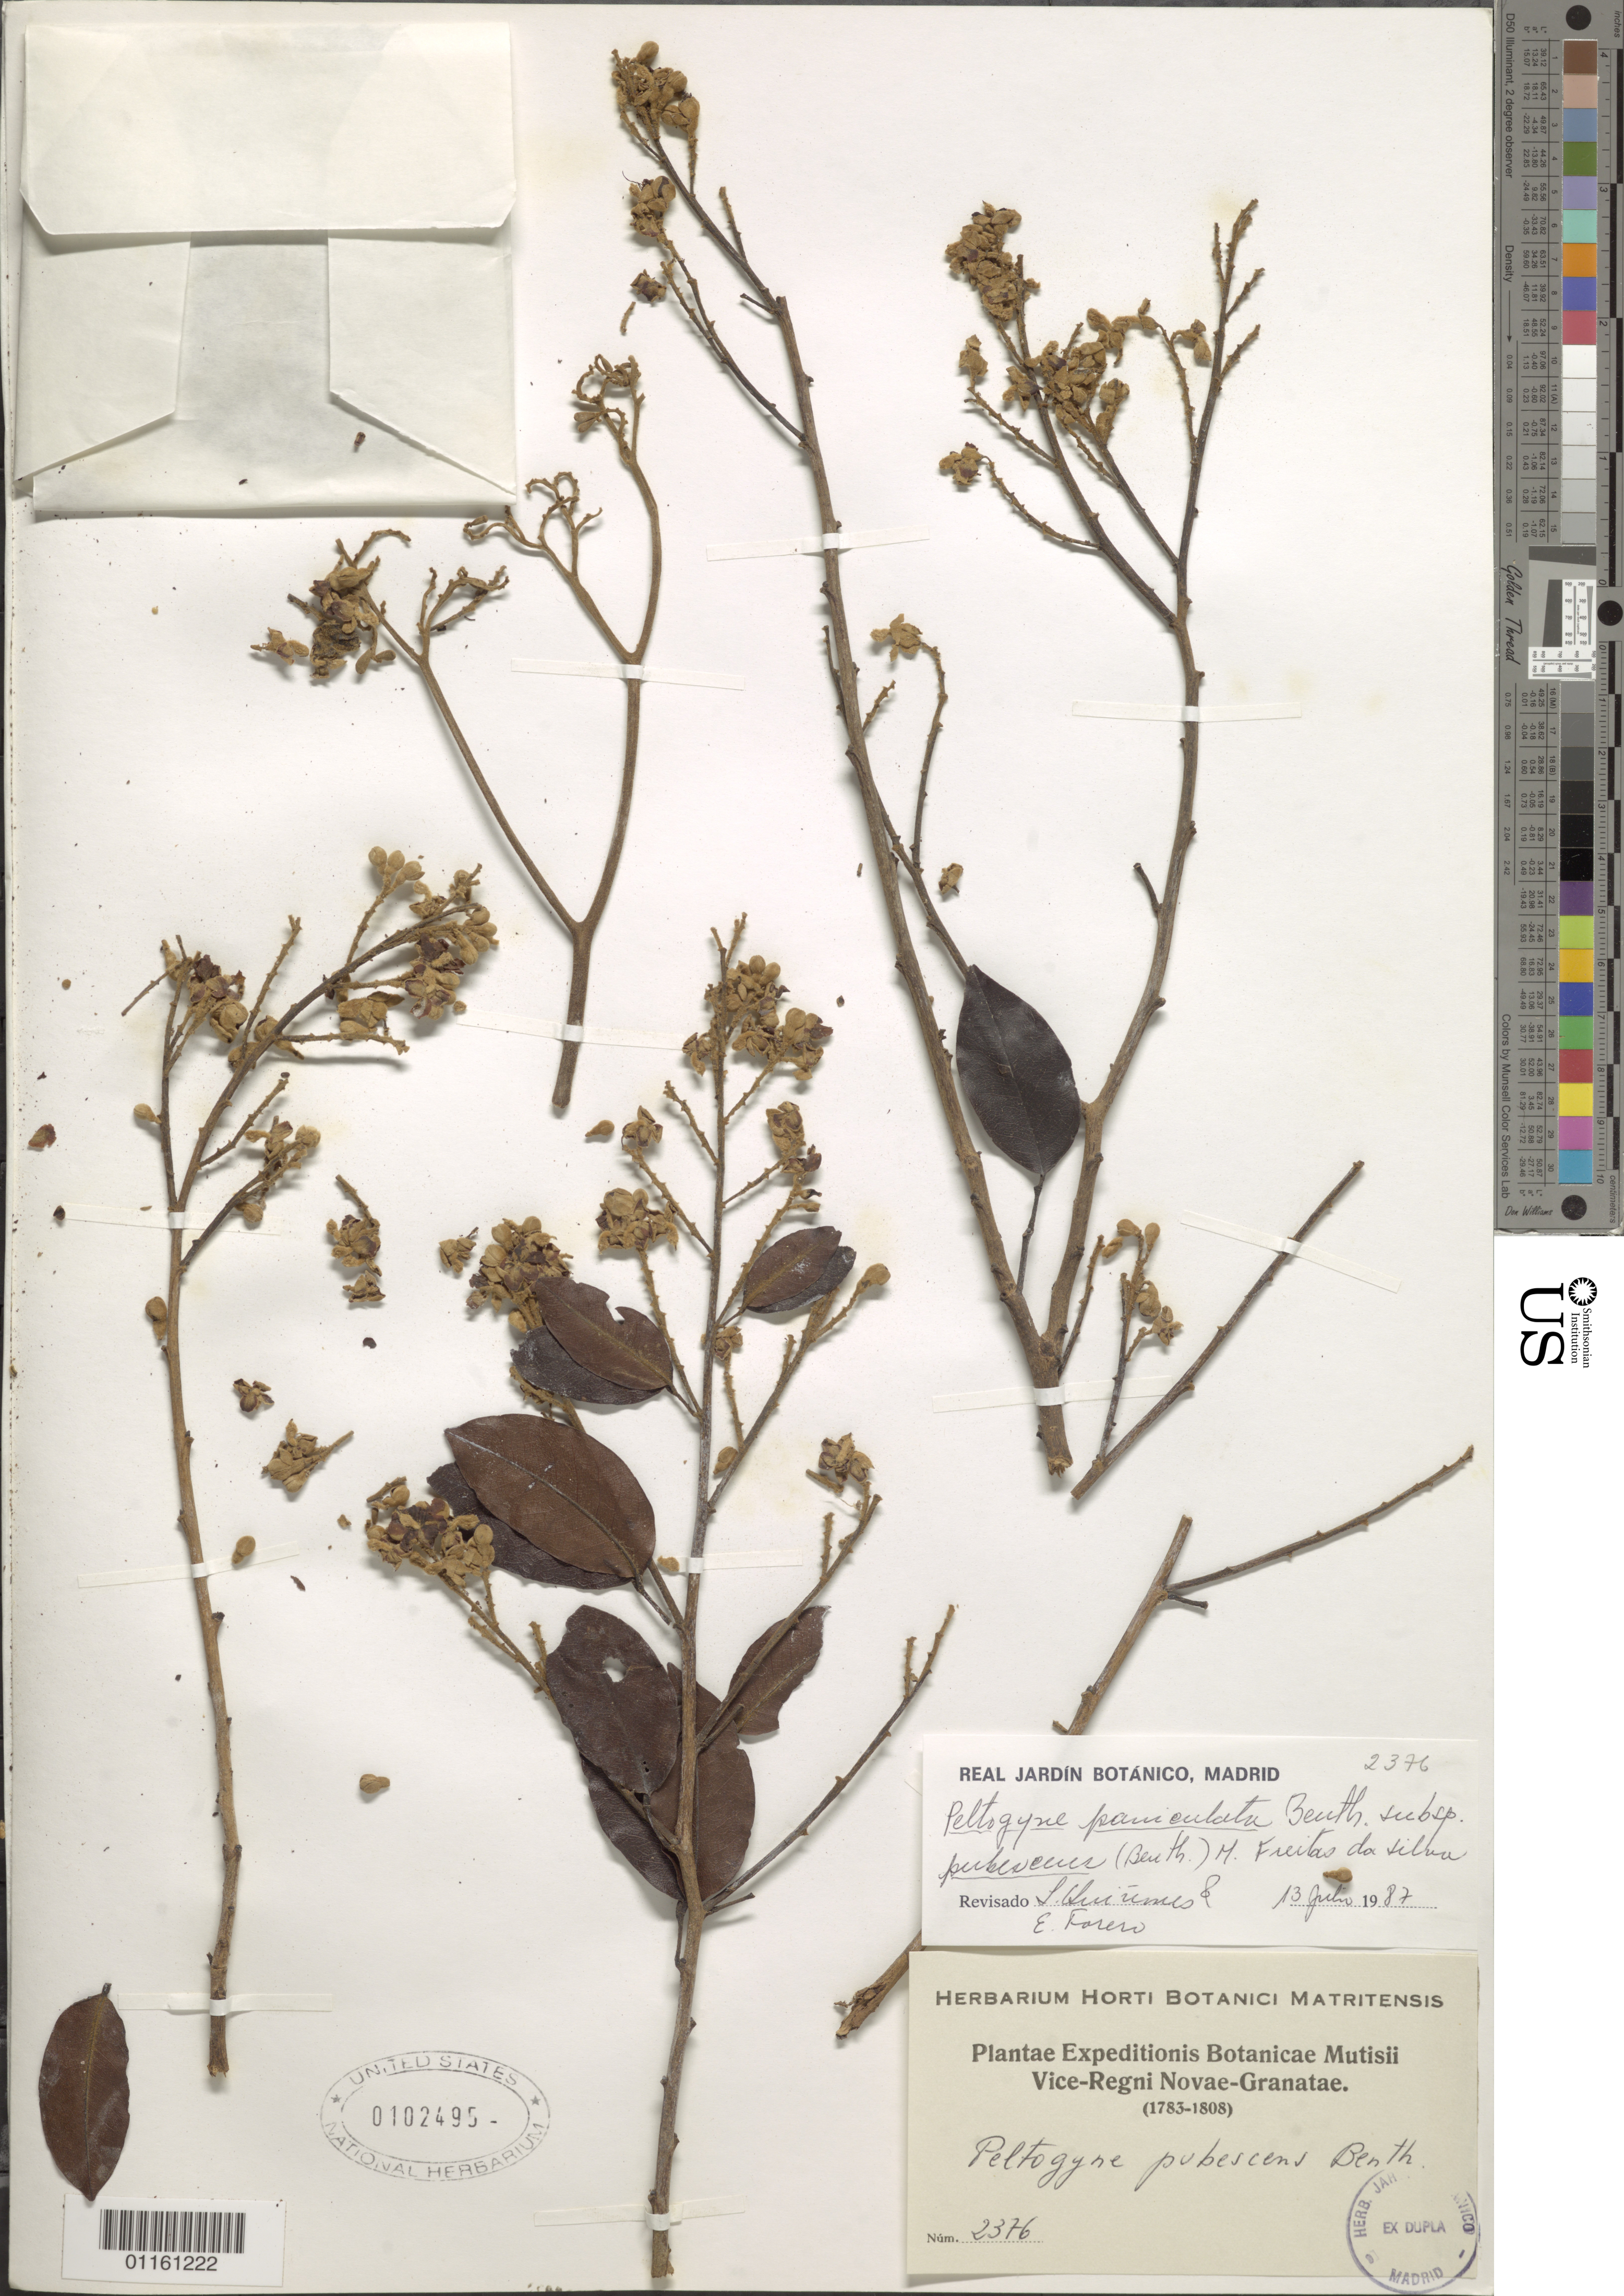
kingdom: Plantae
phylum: Tracheophyta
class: Magnoliopsida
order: Fabales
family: Fabaceae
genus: Peltogyne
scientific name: Peltogyne paniculata subsp. pubescens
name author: (Benth.) M.F. Silva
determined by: Quinones, L.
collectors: J. C. B. Mutis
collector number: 2376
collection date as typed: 1783-1808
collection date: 1783/1808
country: Colombia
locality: Plantae Expeditionis Botanicae Mutisii Vice-Regni Novae-Granatae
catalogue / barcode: US 102495